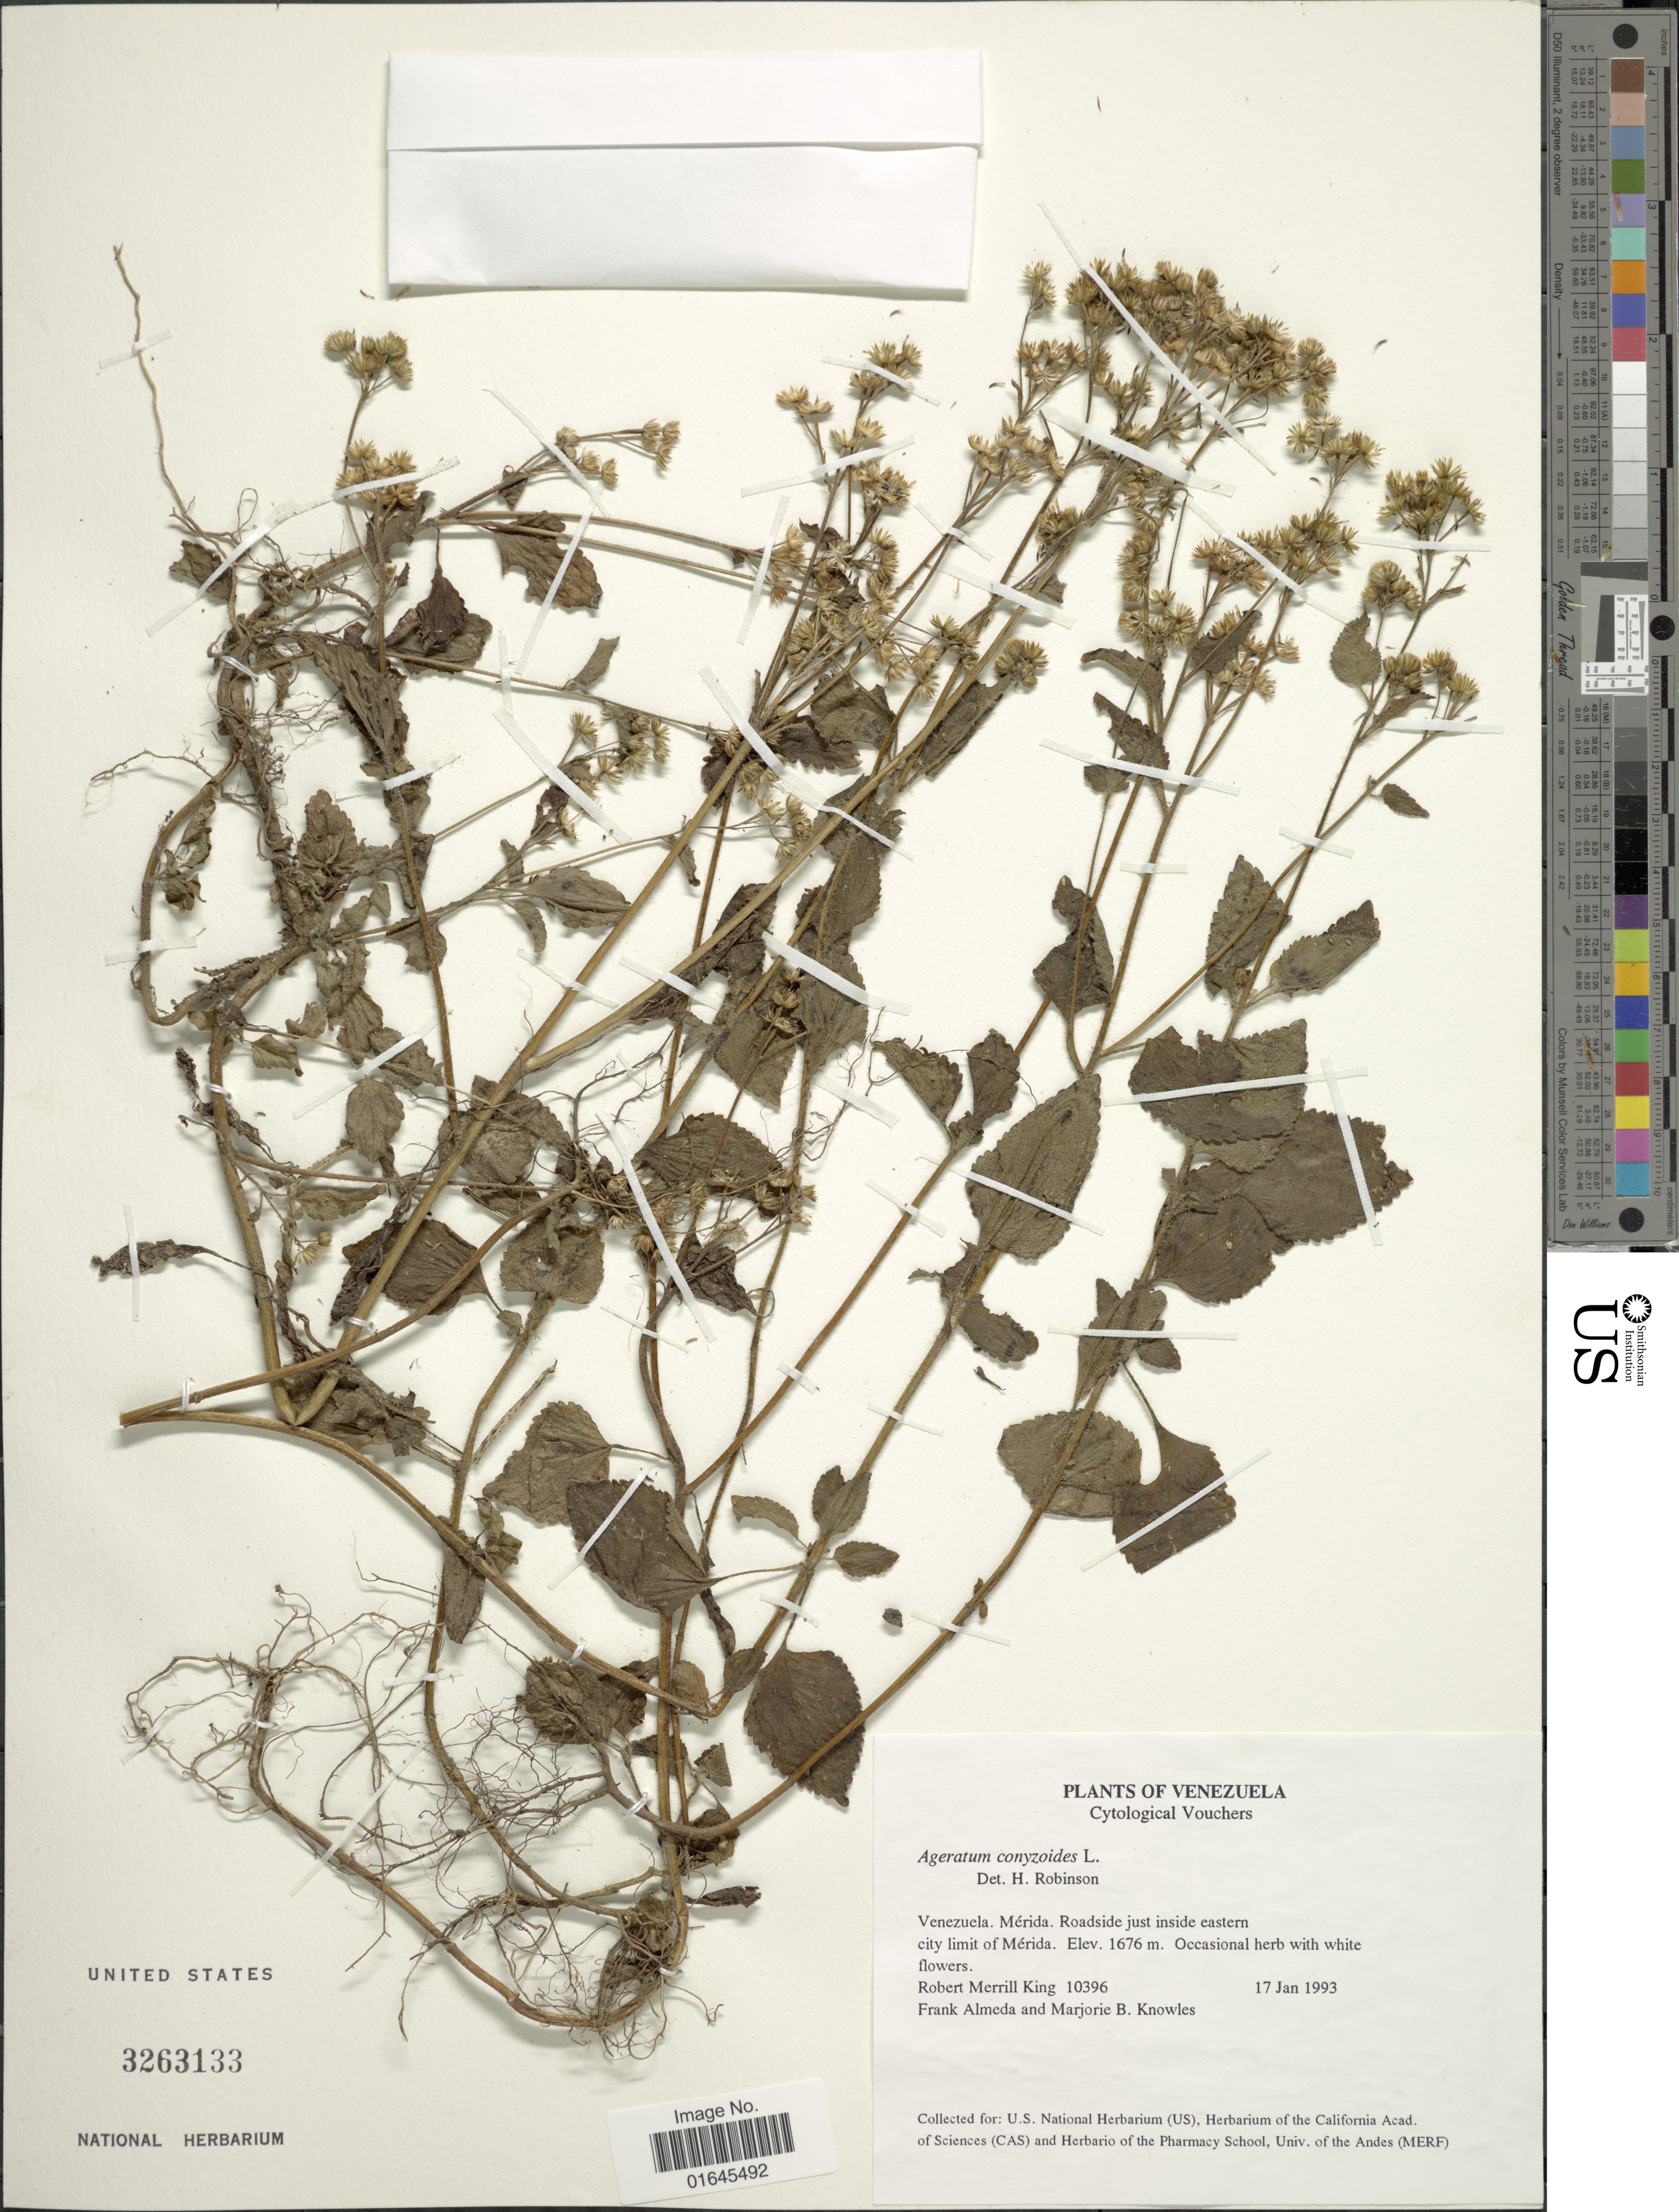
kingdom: Plantae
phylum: Tracheophyta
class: Magnoliopsida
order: Asterales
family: Asteraceae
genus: Ageratum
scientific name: Ageratum conyzoides subsp. conyzoides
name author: L.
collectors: R. M. King, F. Almeda & M. B. Knowles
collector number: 10396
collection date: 1993-01-17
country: Venezuela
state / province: Mérida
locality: Roadside just inside eastern city limit of Mérida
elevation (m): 1676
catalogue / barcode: US 3263133